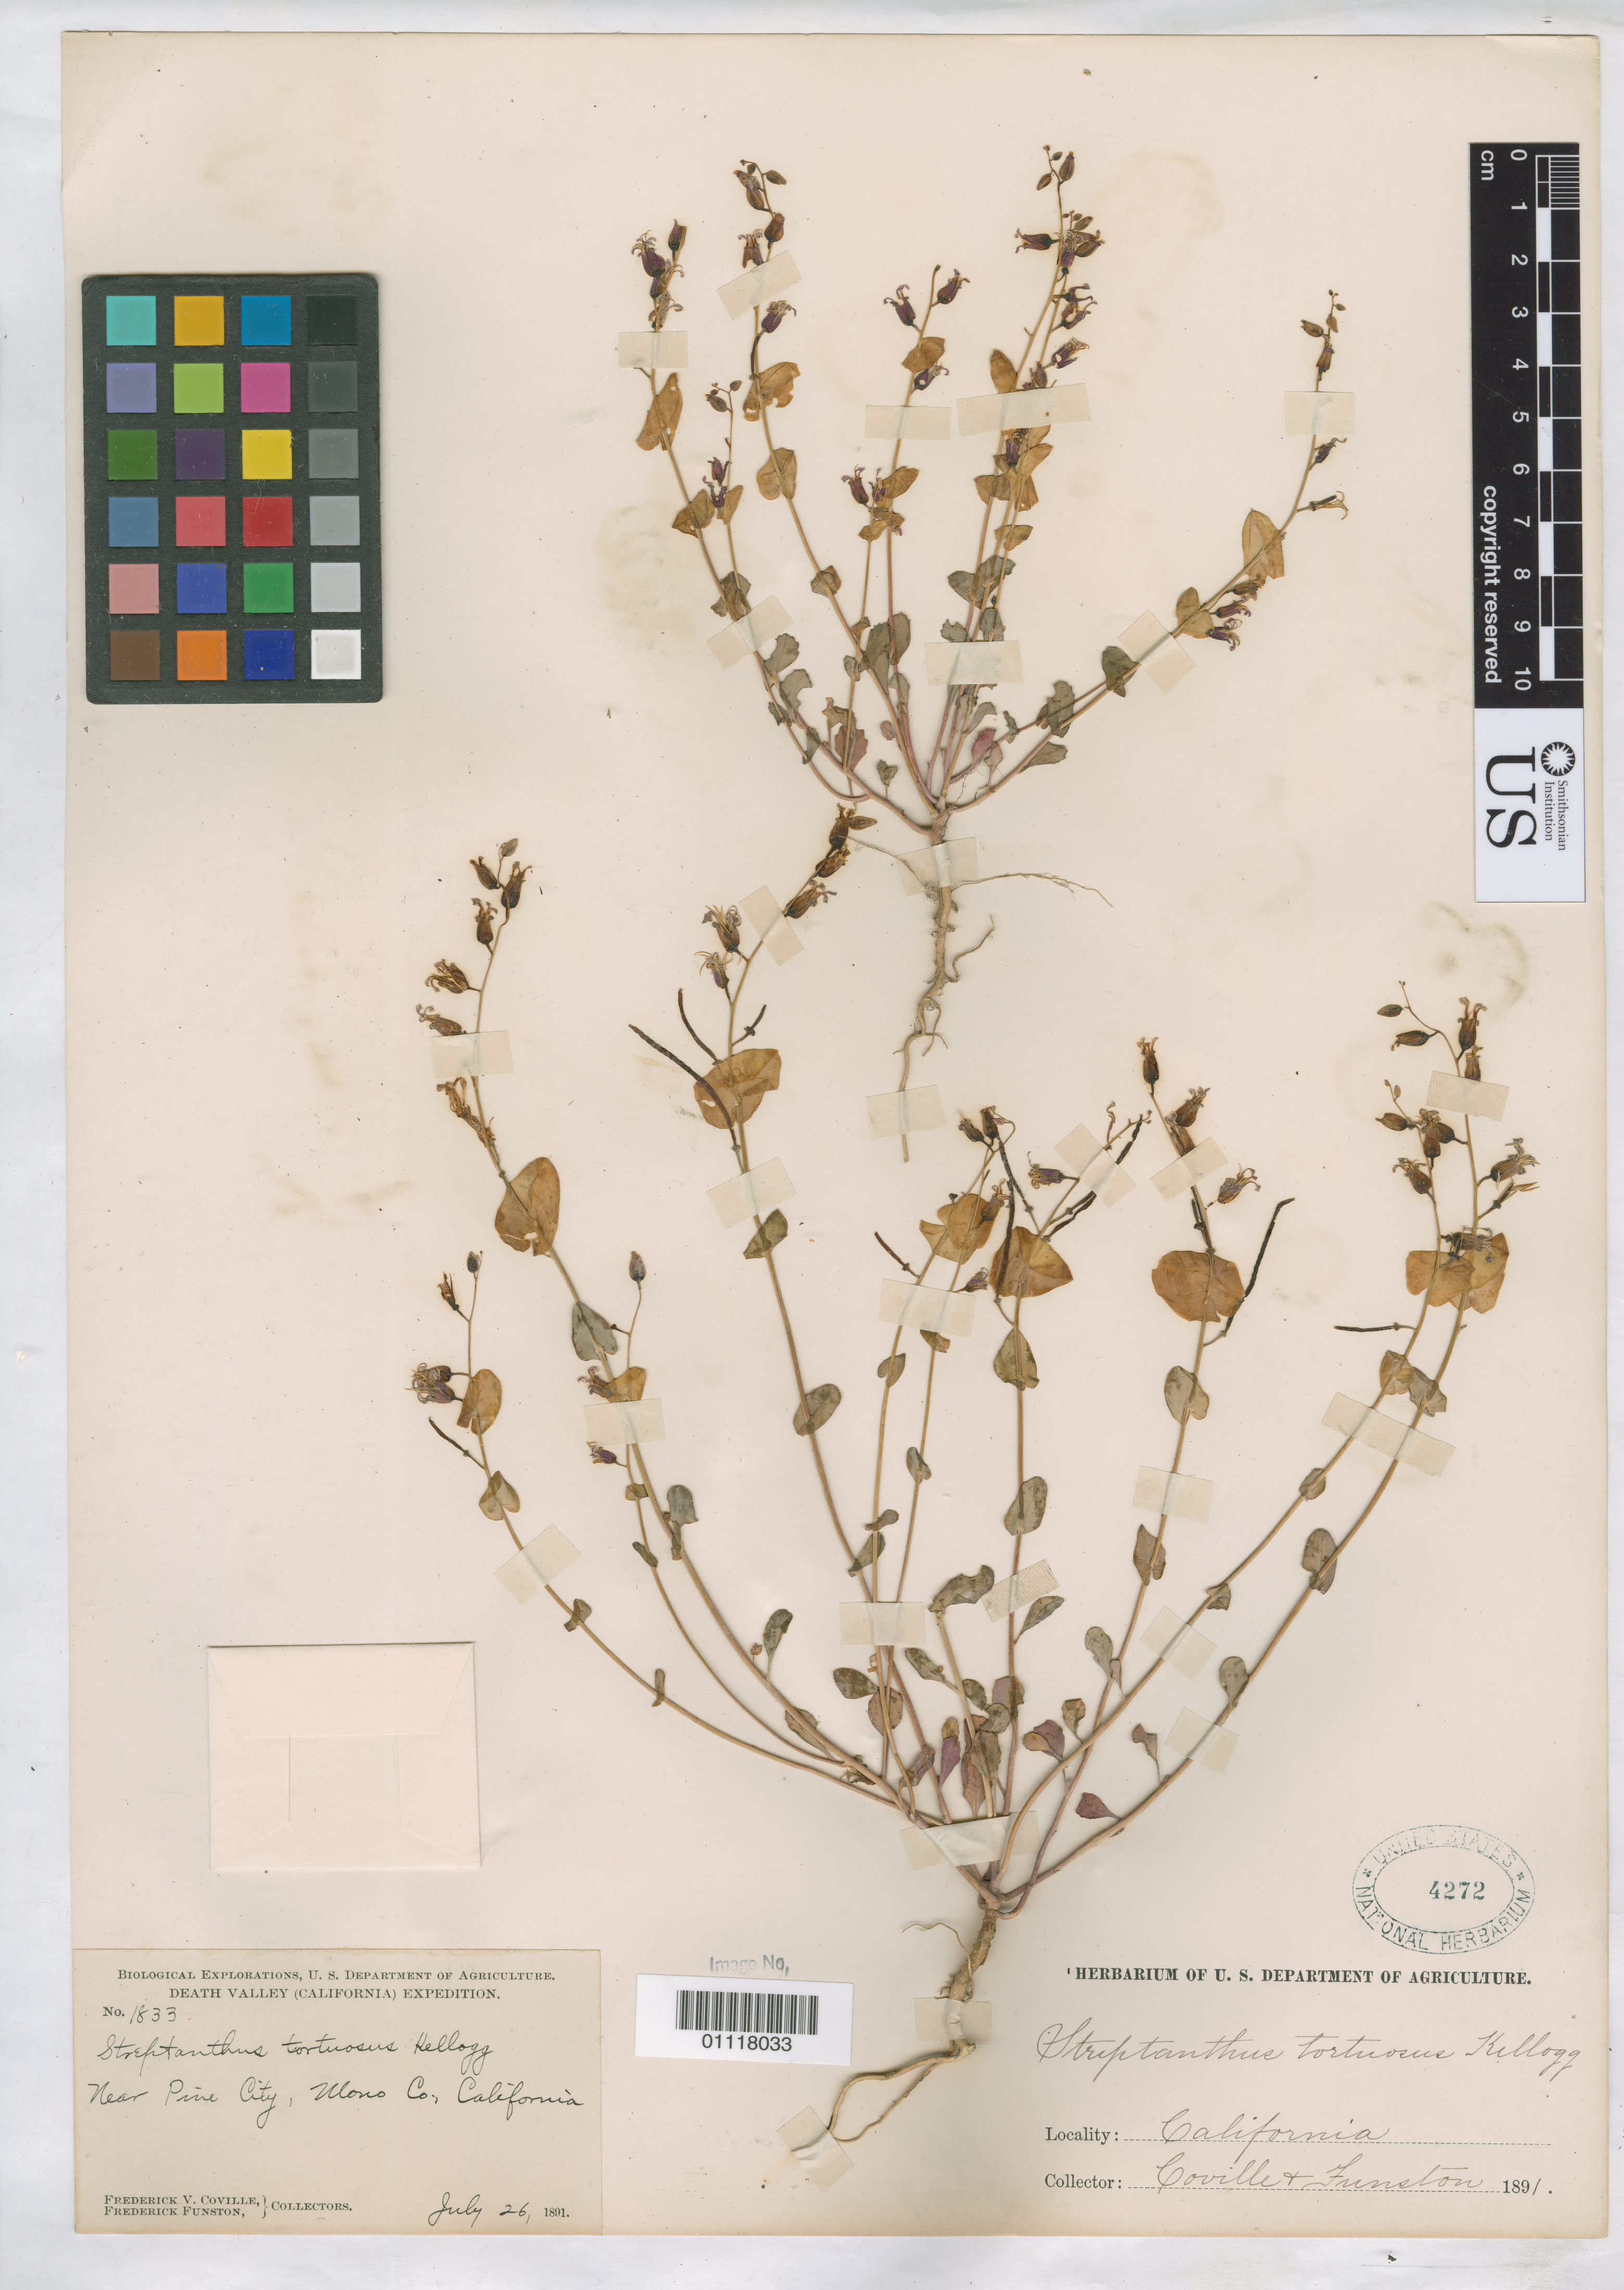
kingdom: Plantae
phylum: Tracheophyta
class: Magnoliopsida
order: Brassicales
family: Brassicaceae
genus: Streptanthus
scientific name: Streptanthus tortuosus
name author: Kellogg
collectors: F. V. Coville & F. Funston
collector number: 1833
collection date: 1891-07-20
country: United States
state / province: California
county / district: Mono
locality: Foothills of Sierra Nevada, near Benton.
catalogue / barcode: US 4272